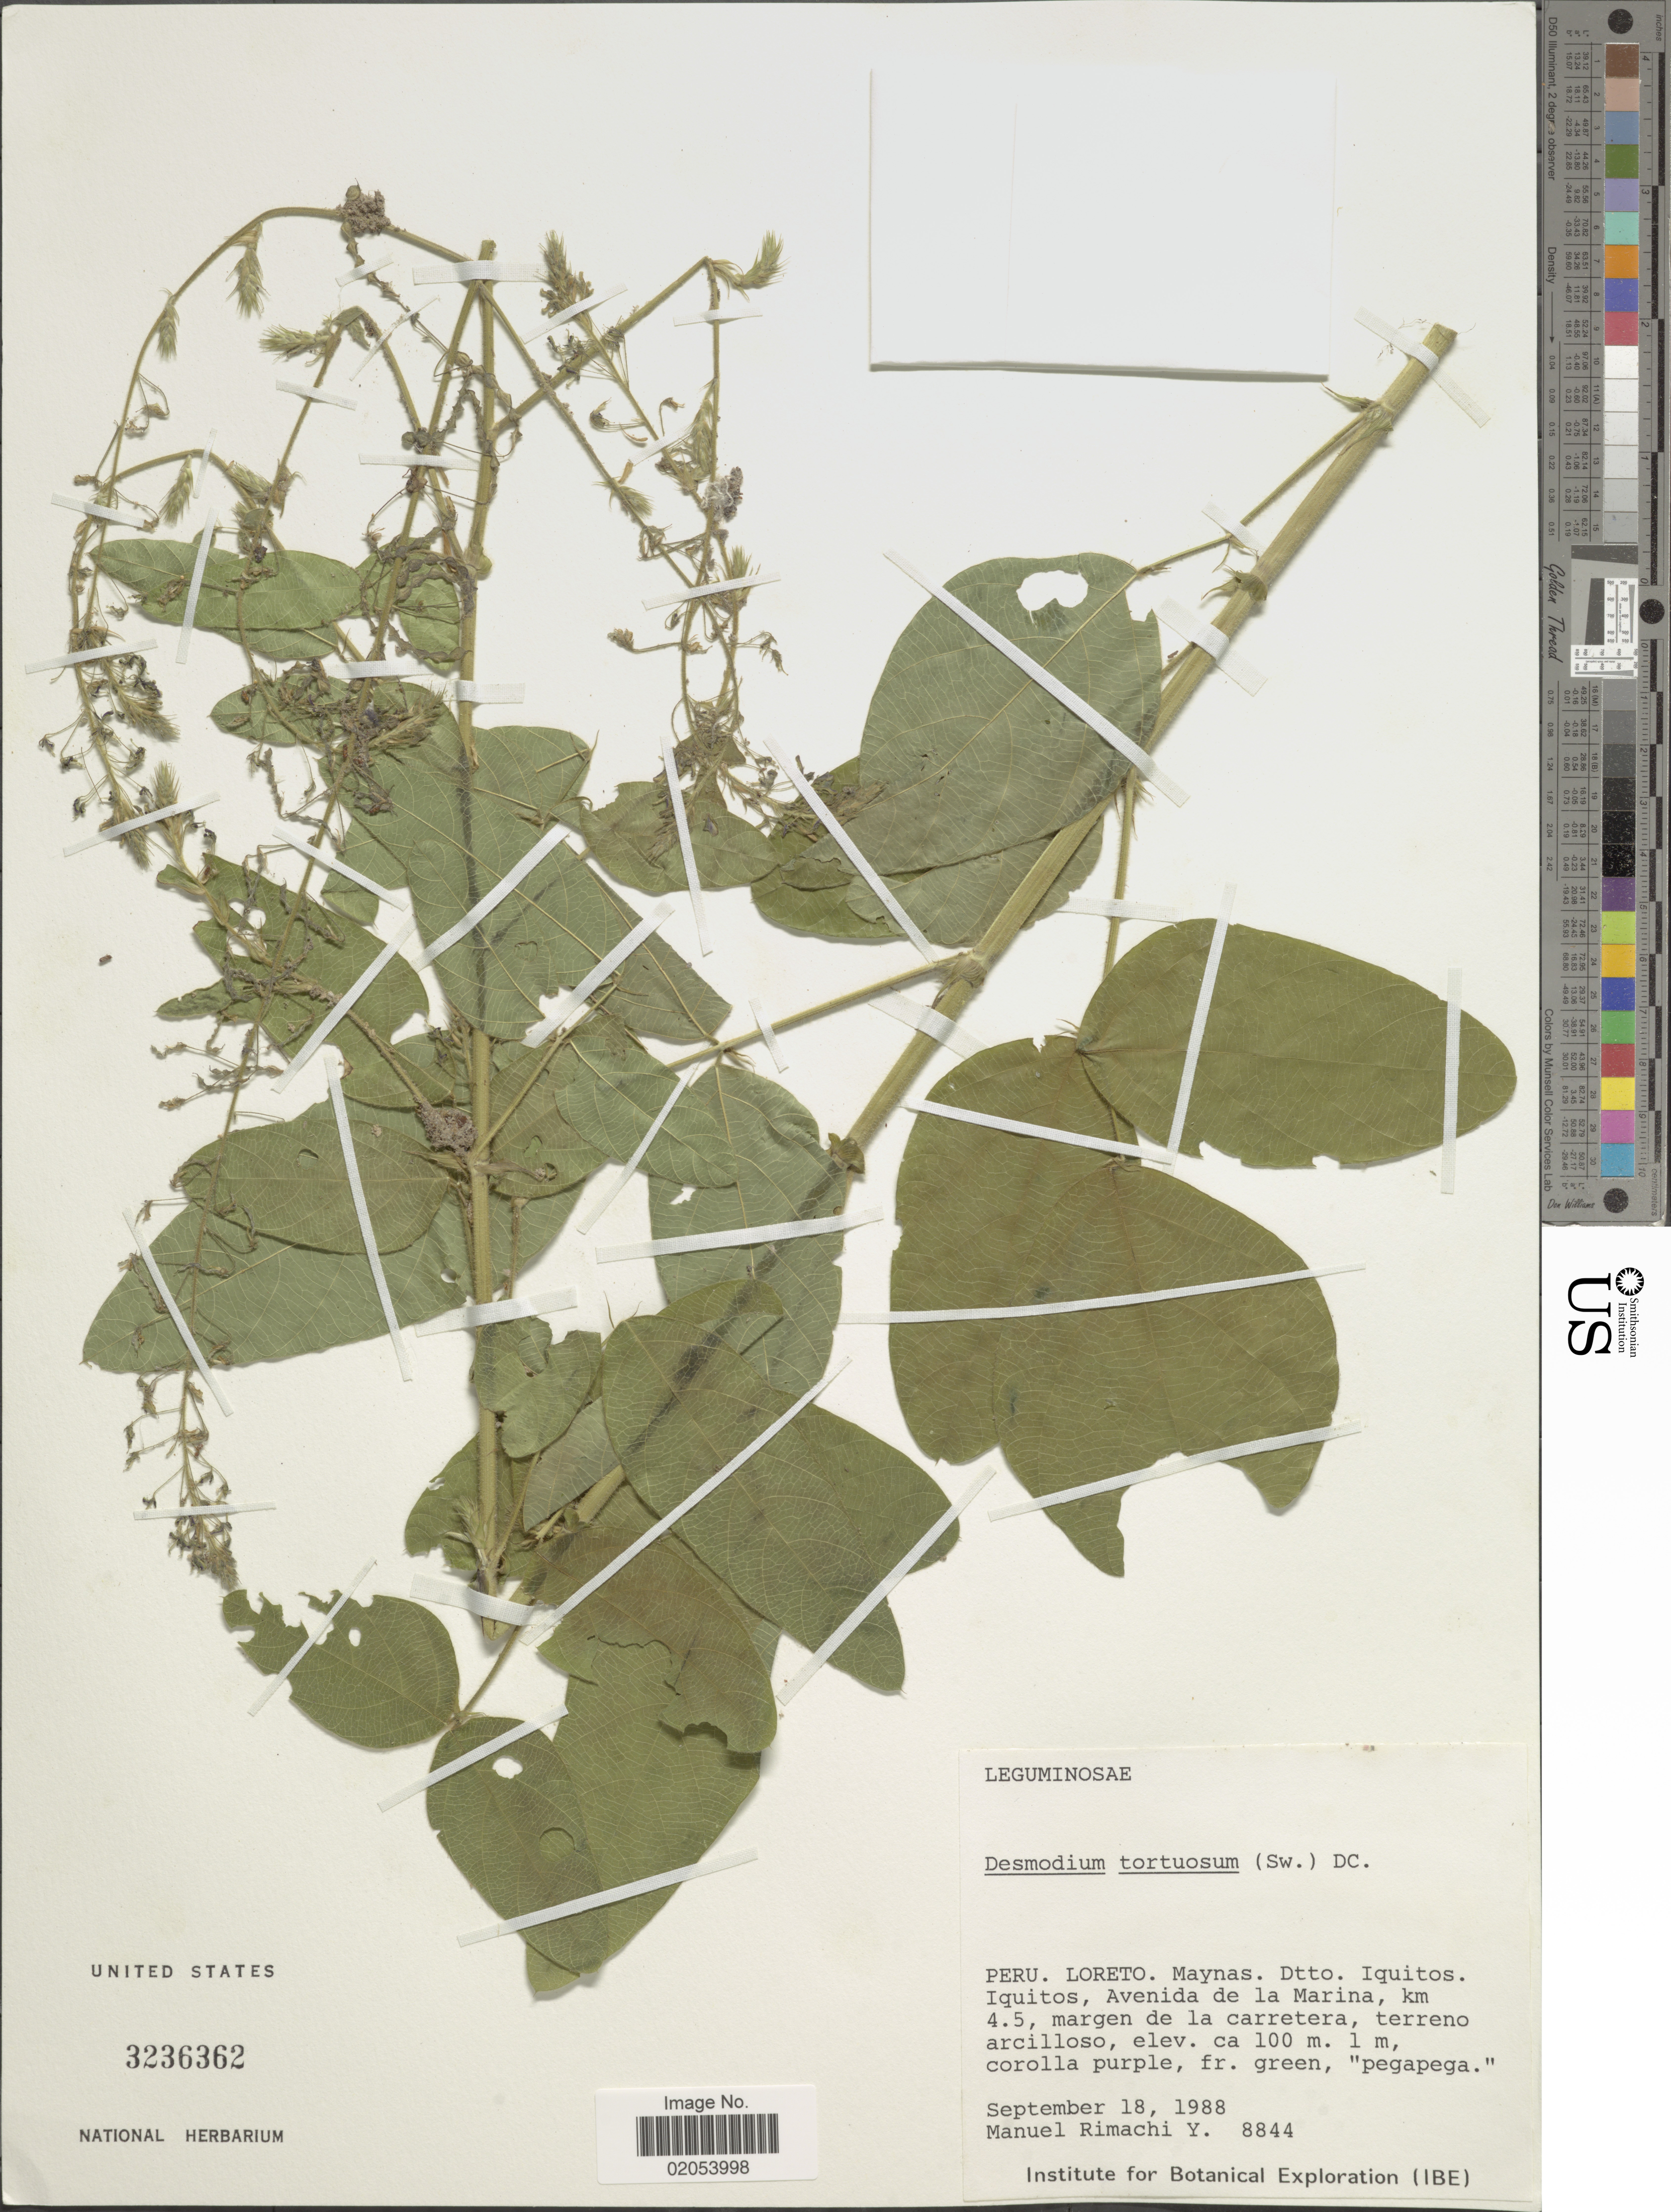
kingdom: Plantae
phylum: Tracheophyta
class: Magnoliopsida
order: Fabales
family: Fabaceae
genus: Desmodium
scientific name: Desmodium tortuosum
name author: (Sw.) DC.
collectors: M. Rimachi Y.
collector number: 8844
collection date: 1988-09-18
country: Peru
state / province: Loreto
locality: Maynas. Dtto. Iquitos. Iquitos, Avenida de la Marina, km 4.5, margen de la carretera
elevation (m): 100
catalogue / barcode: US 3236362